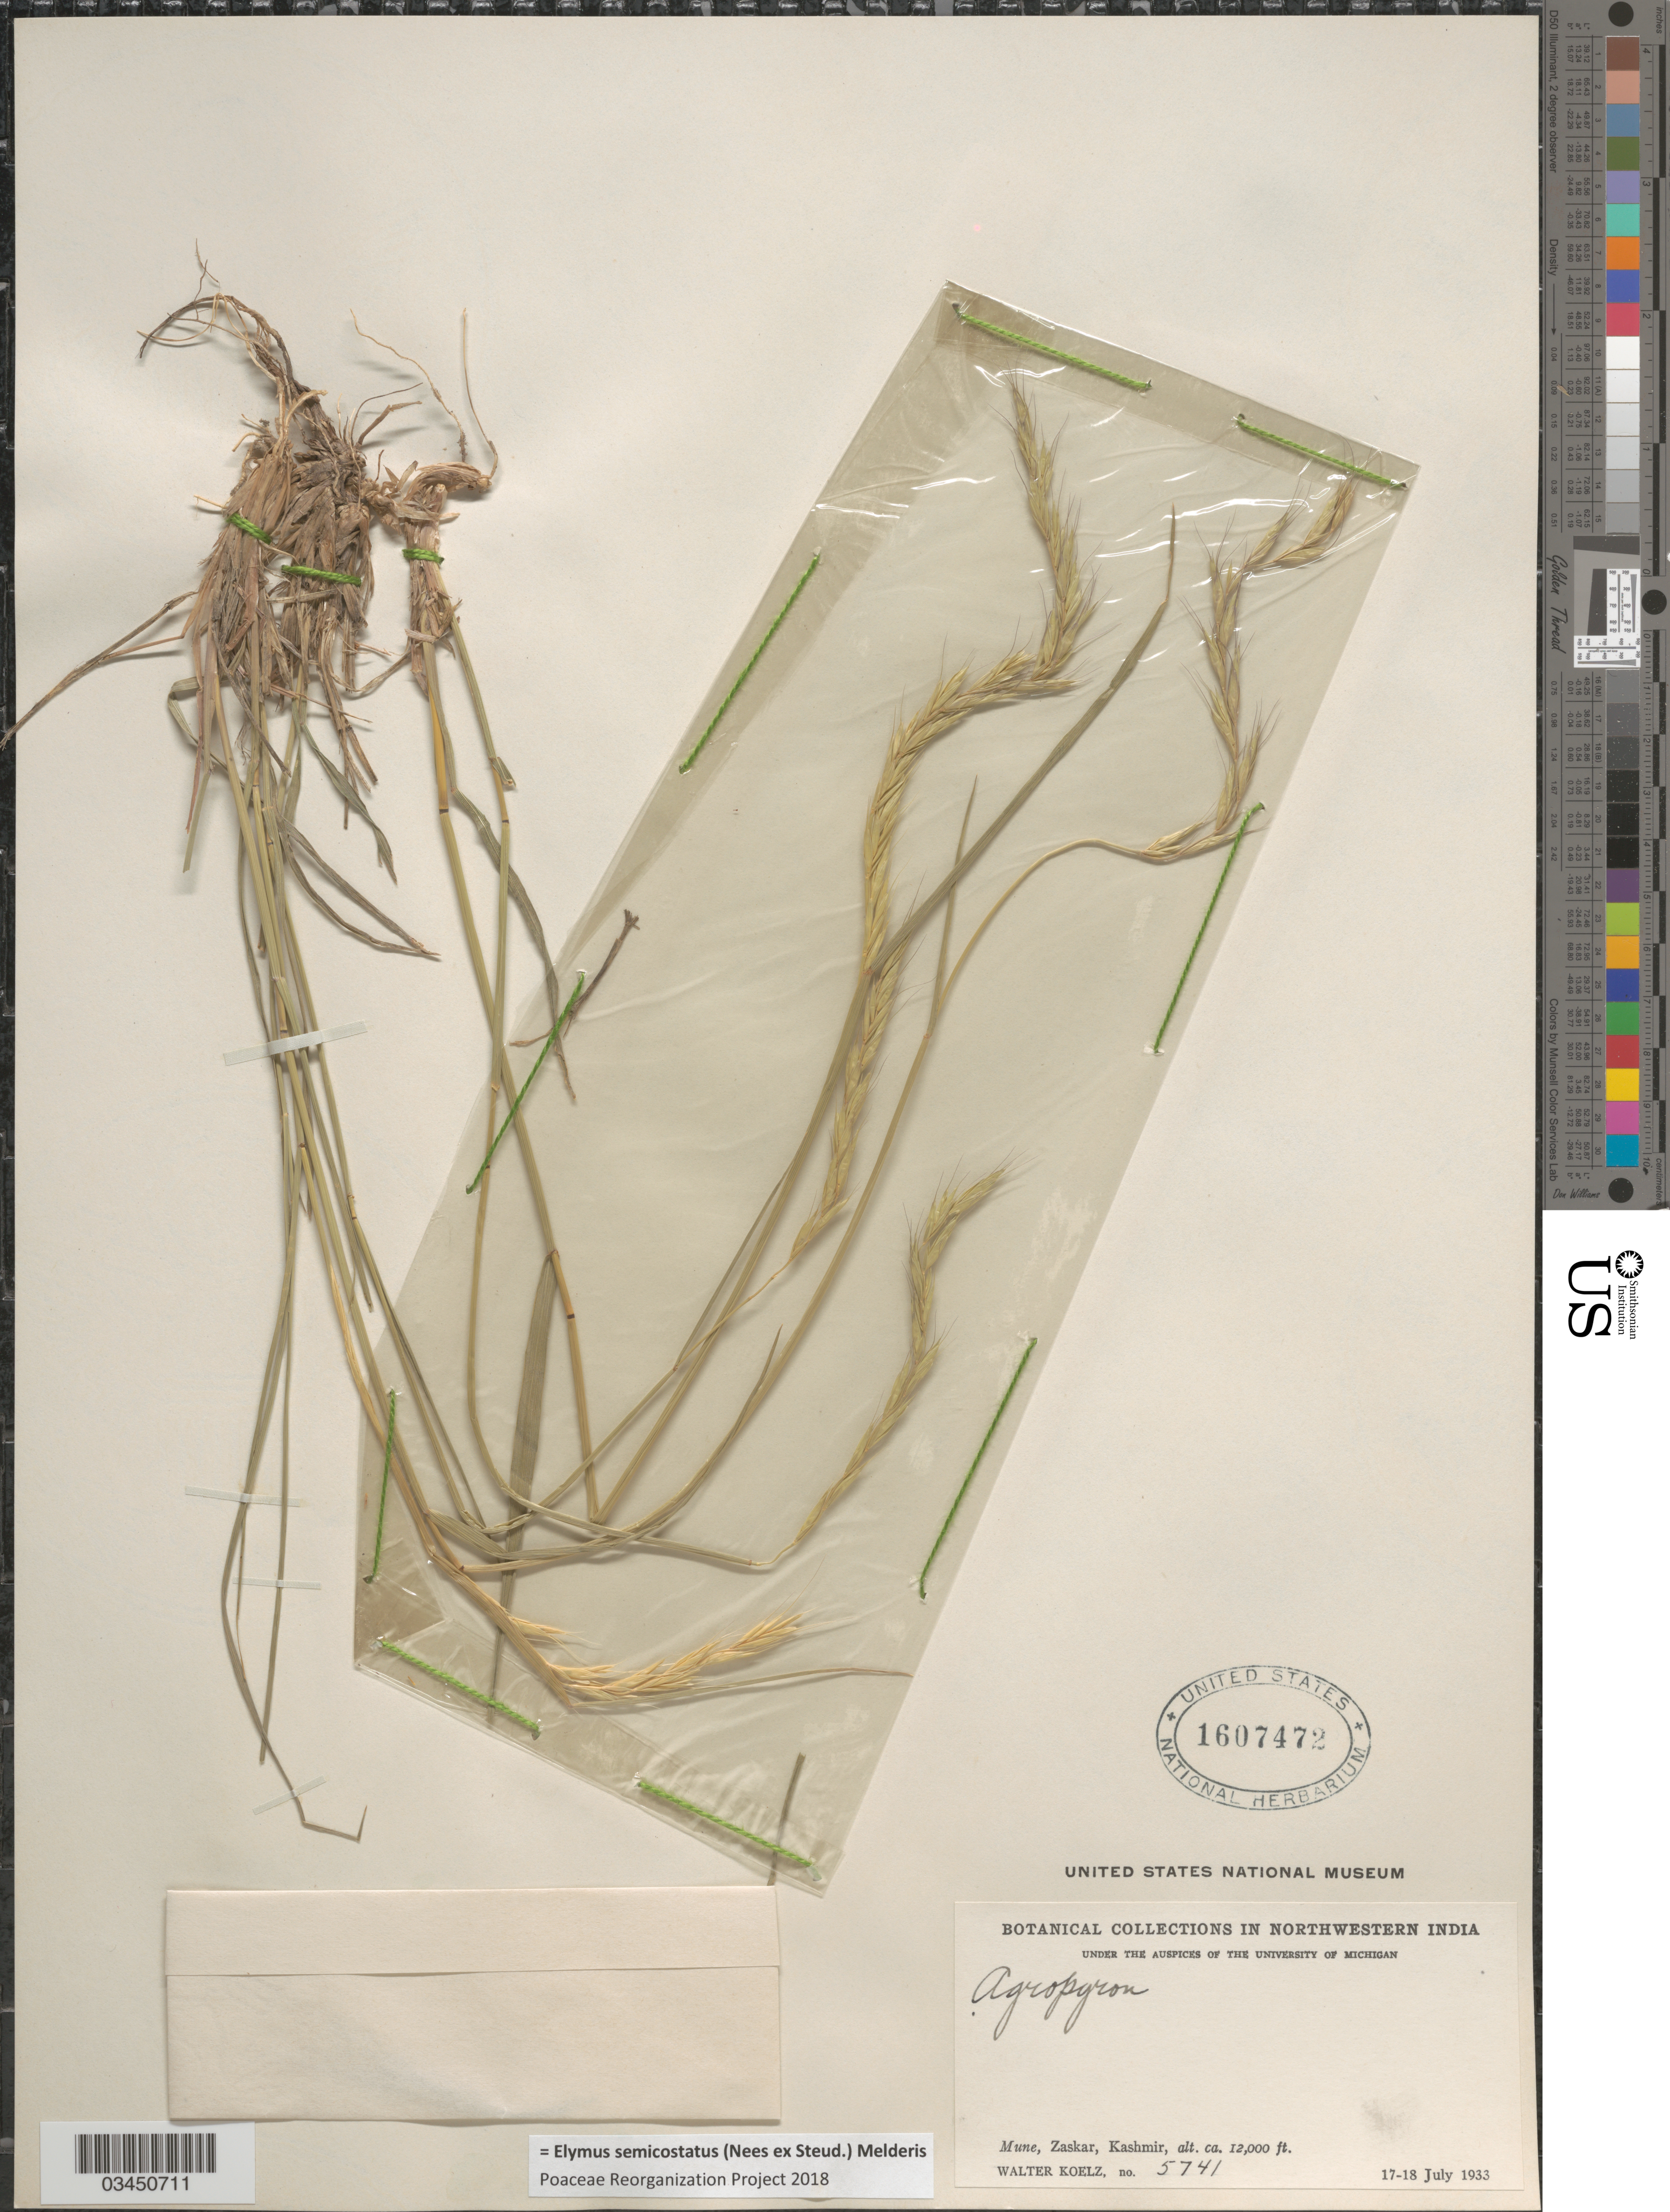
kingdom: Plantae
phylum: Tracheophyta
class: Liliopsida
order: Poales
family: Poaceae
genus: Elymus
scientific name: Elymus semicostatus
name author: (Nees ex Steud.) Melderis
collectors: W. N. Koelz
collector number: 5741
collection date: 1933-07-17/1933-07-18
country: India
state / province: Jammu and Kashmir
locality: Northwestern India. Mune, Zaskar, Kashmir.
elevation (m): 3658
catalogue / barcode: US 1607472